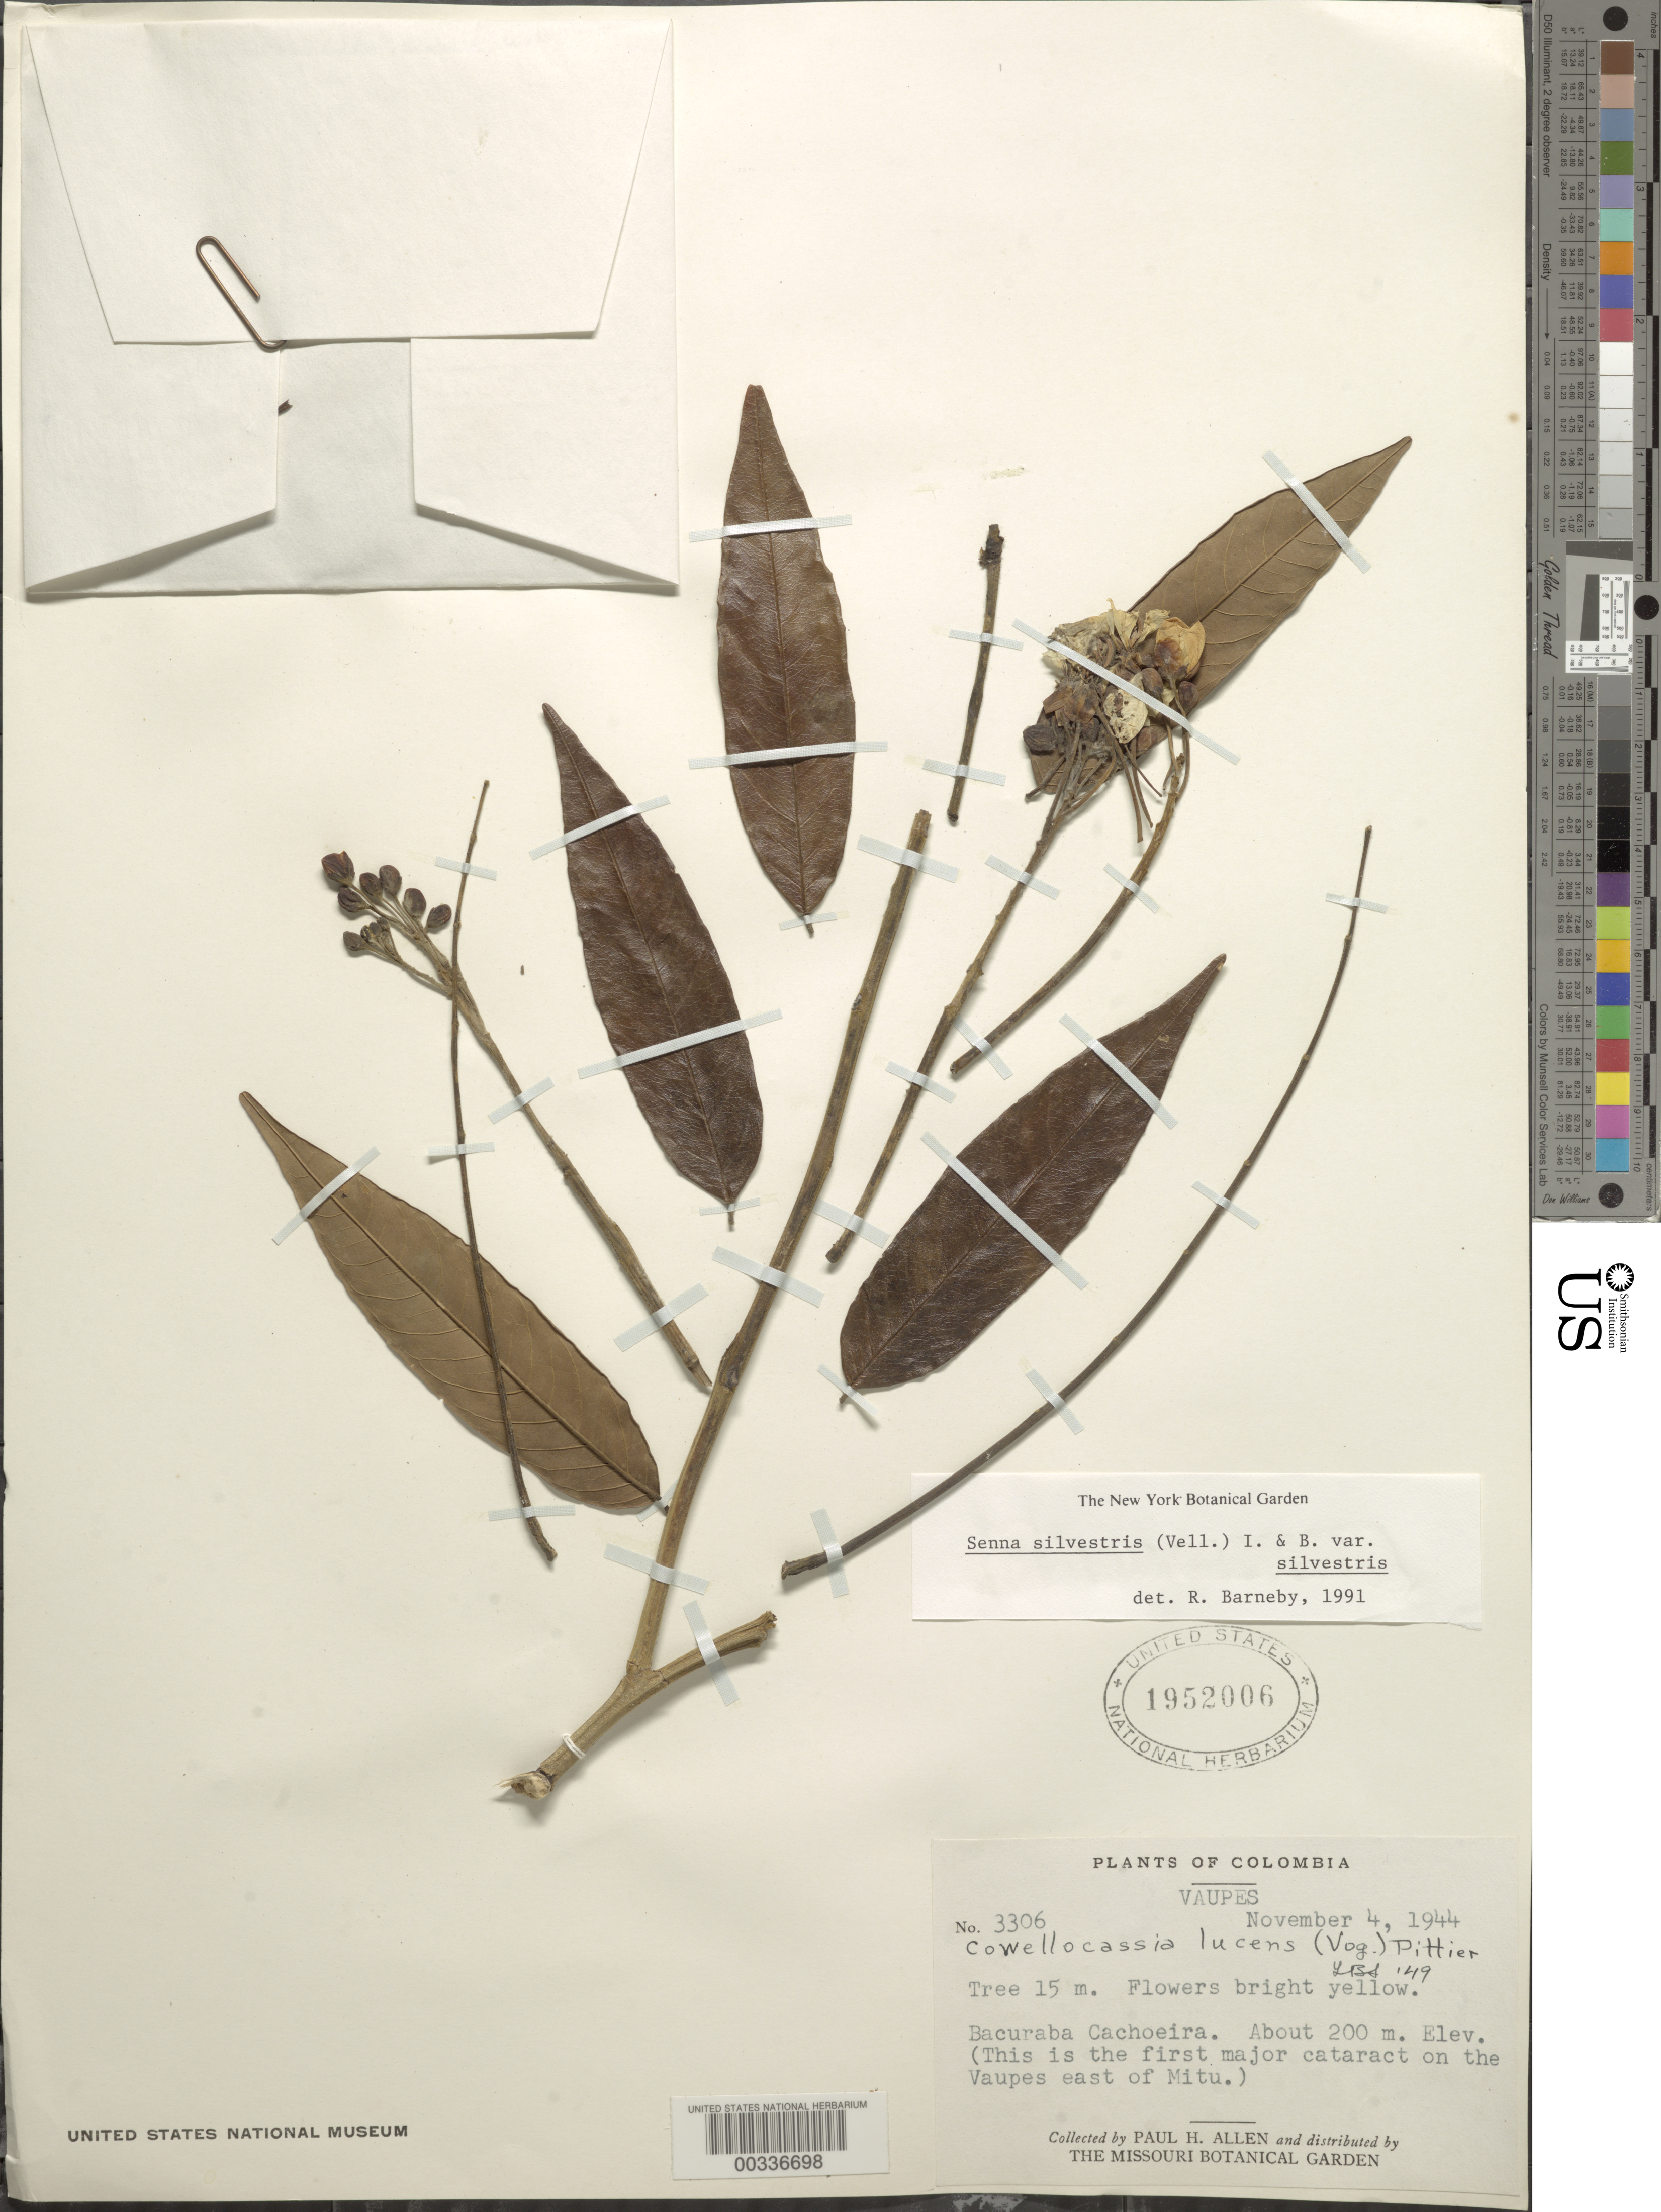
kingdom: Plantae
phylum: Tracheophyta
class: Magnoliopsida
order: Fabales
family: Fabaceae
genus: Senna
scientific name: Senna silvestris var. silvestris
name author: (Vell.) H.S. Irwin & Barneby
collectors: P. H. Allen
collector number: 3306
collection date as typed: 04 Nov 1944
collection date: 1944-11-04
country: Colombia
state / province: Vaupés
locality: BacUraba cachoeria, first major cataract on the Vaupes E of Mitu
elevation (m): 200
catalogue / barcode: US 1952006